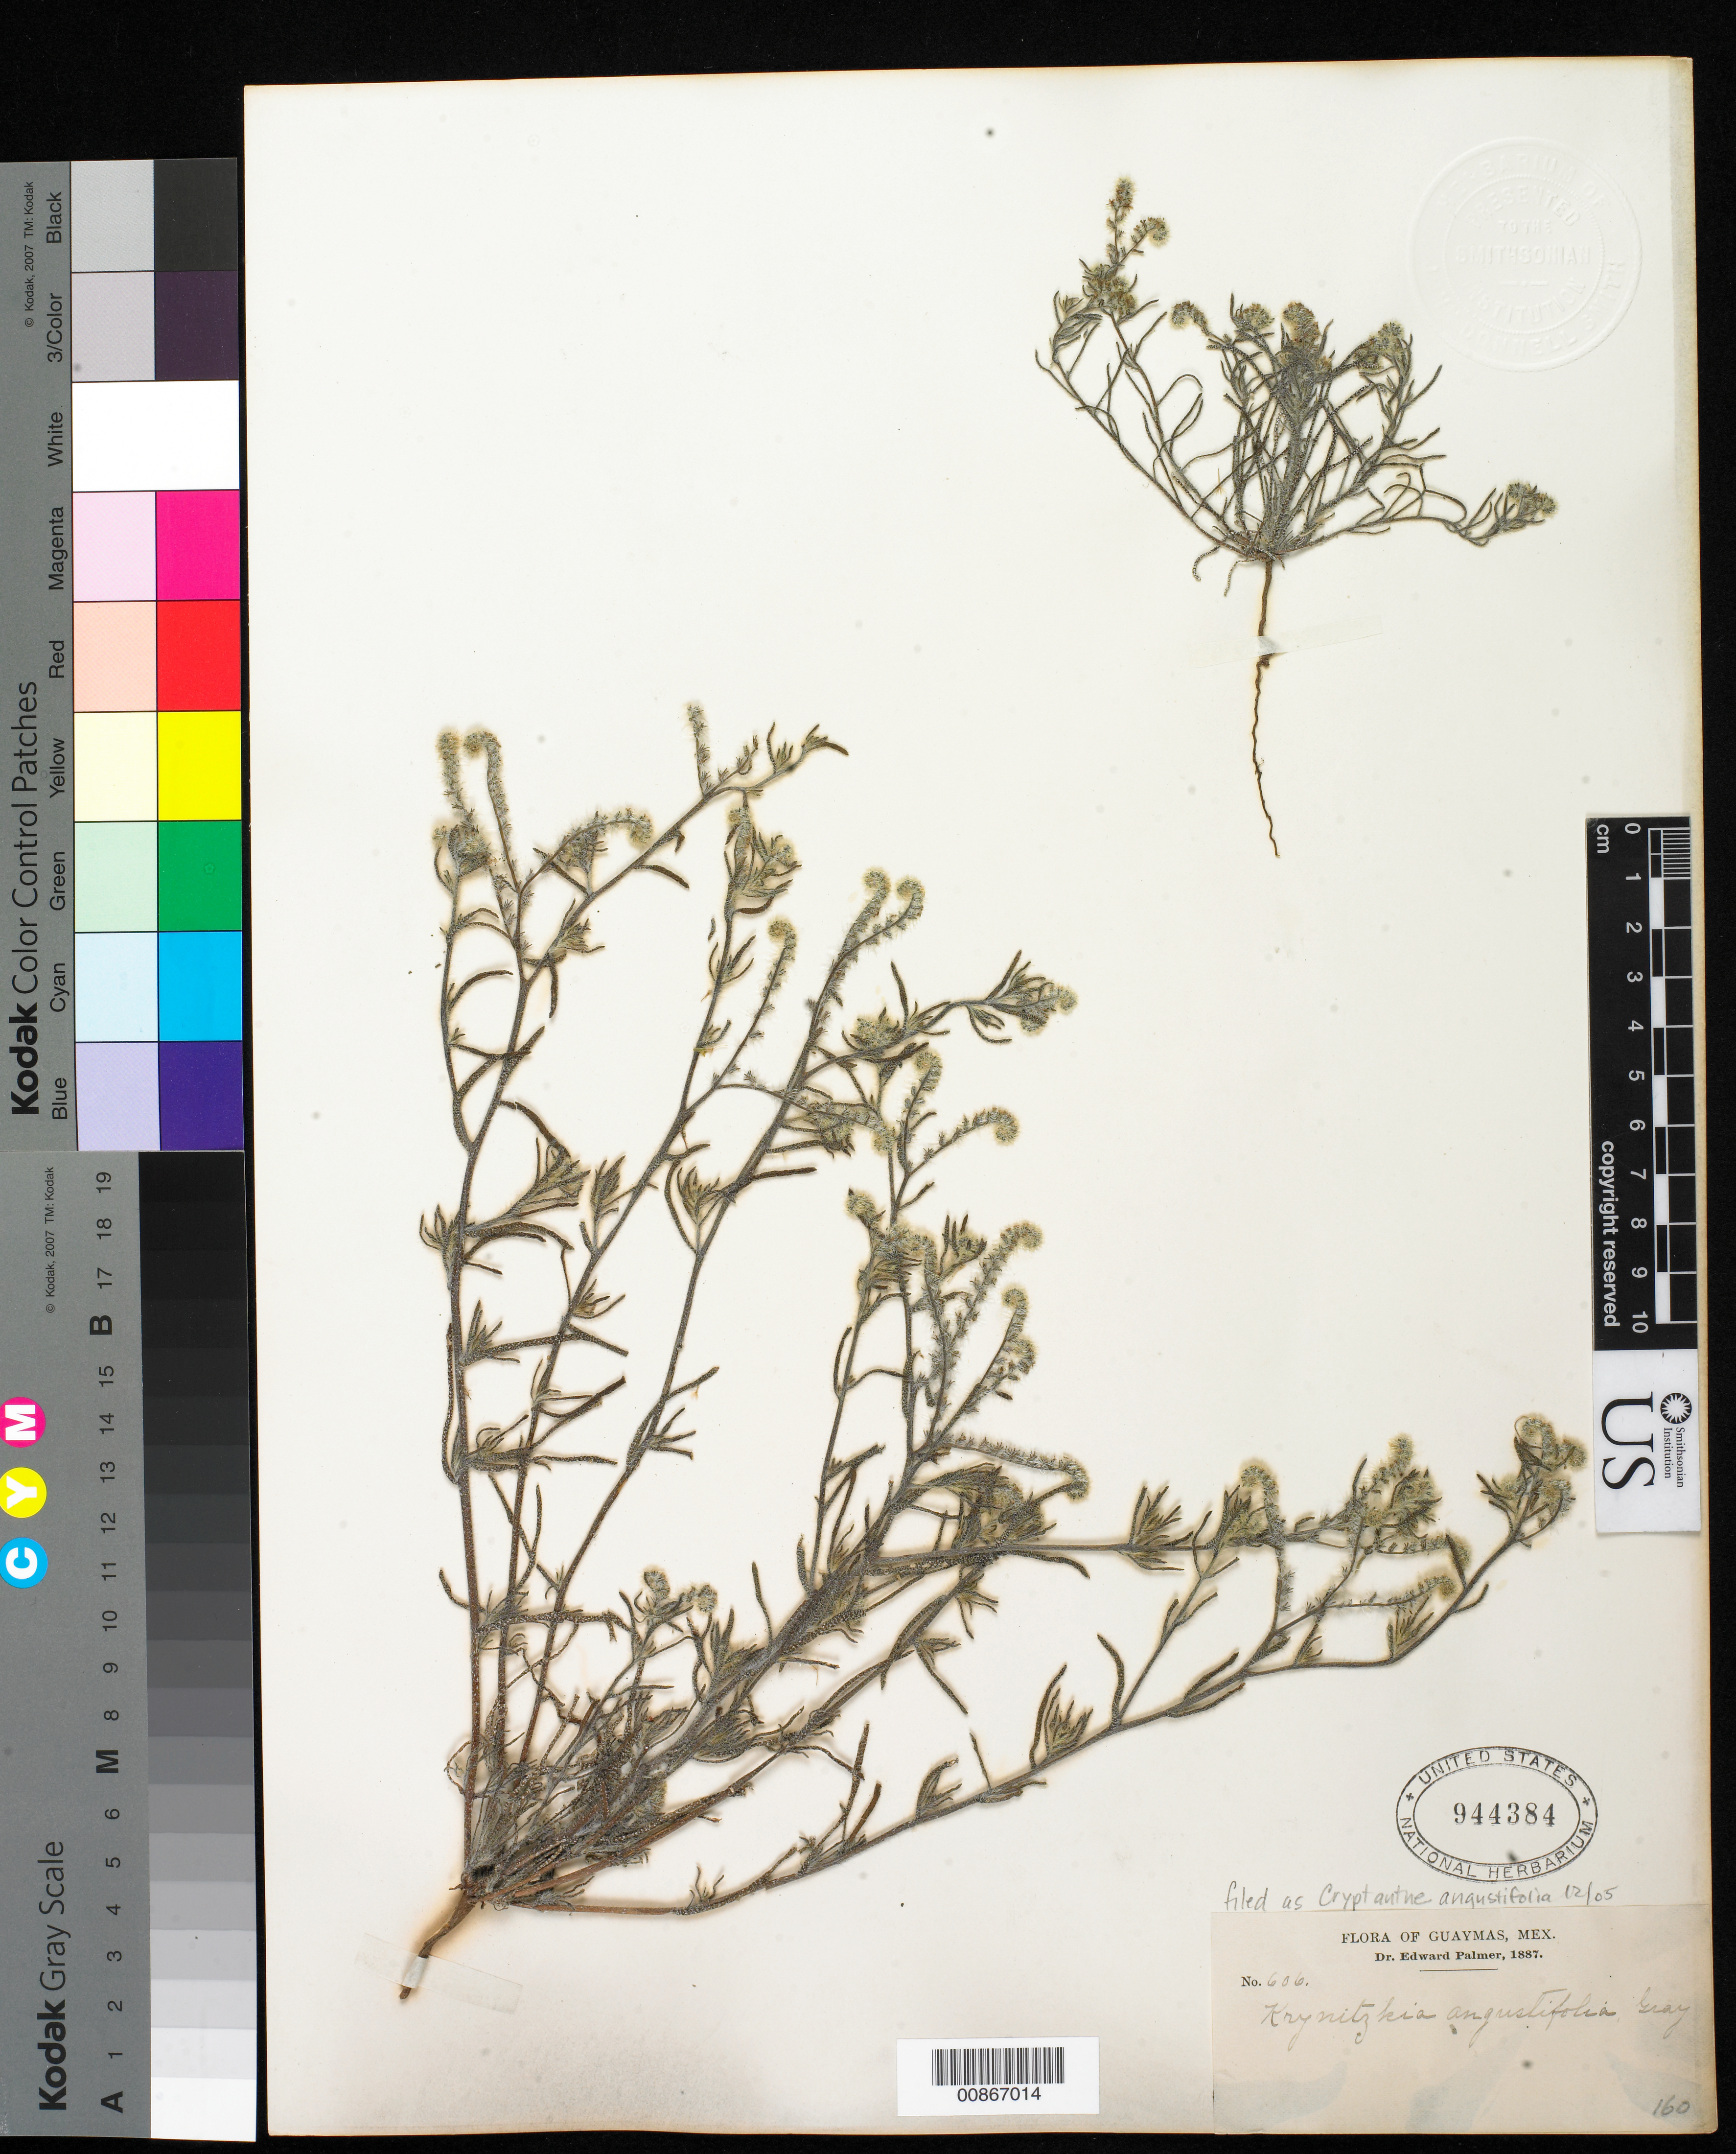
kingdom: Plantae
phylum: Tracheophyta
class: Magnoliopsida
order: Boraginales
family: Boraginaceae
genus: Cryptantha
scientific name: Cryptantha angustifolia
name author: (Torr.) Greene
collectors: E. Palmer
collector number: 606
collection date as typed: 1887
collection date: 1887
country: Mexico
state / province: Sonora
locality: Guaymas, Sonora.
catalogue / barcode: US 944384